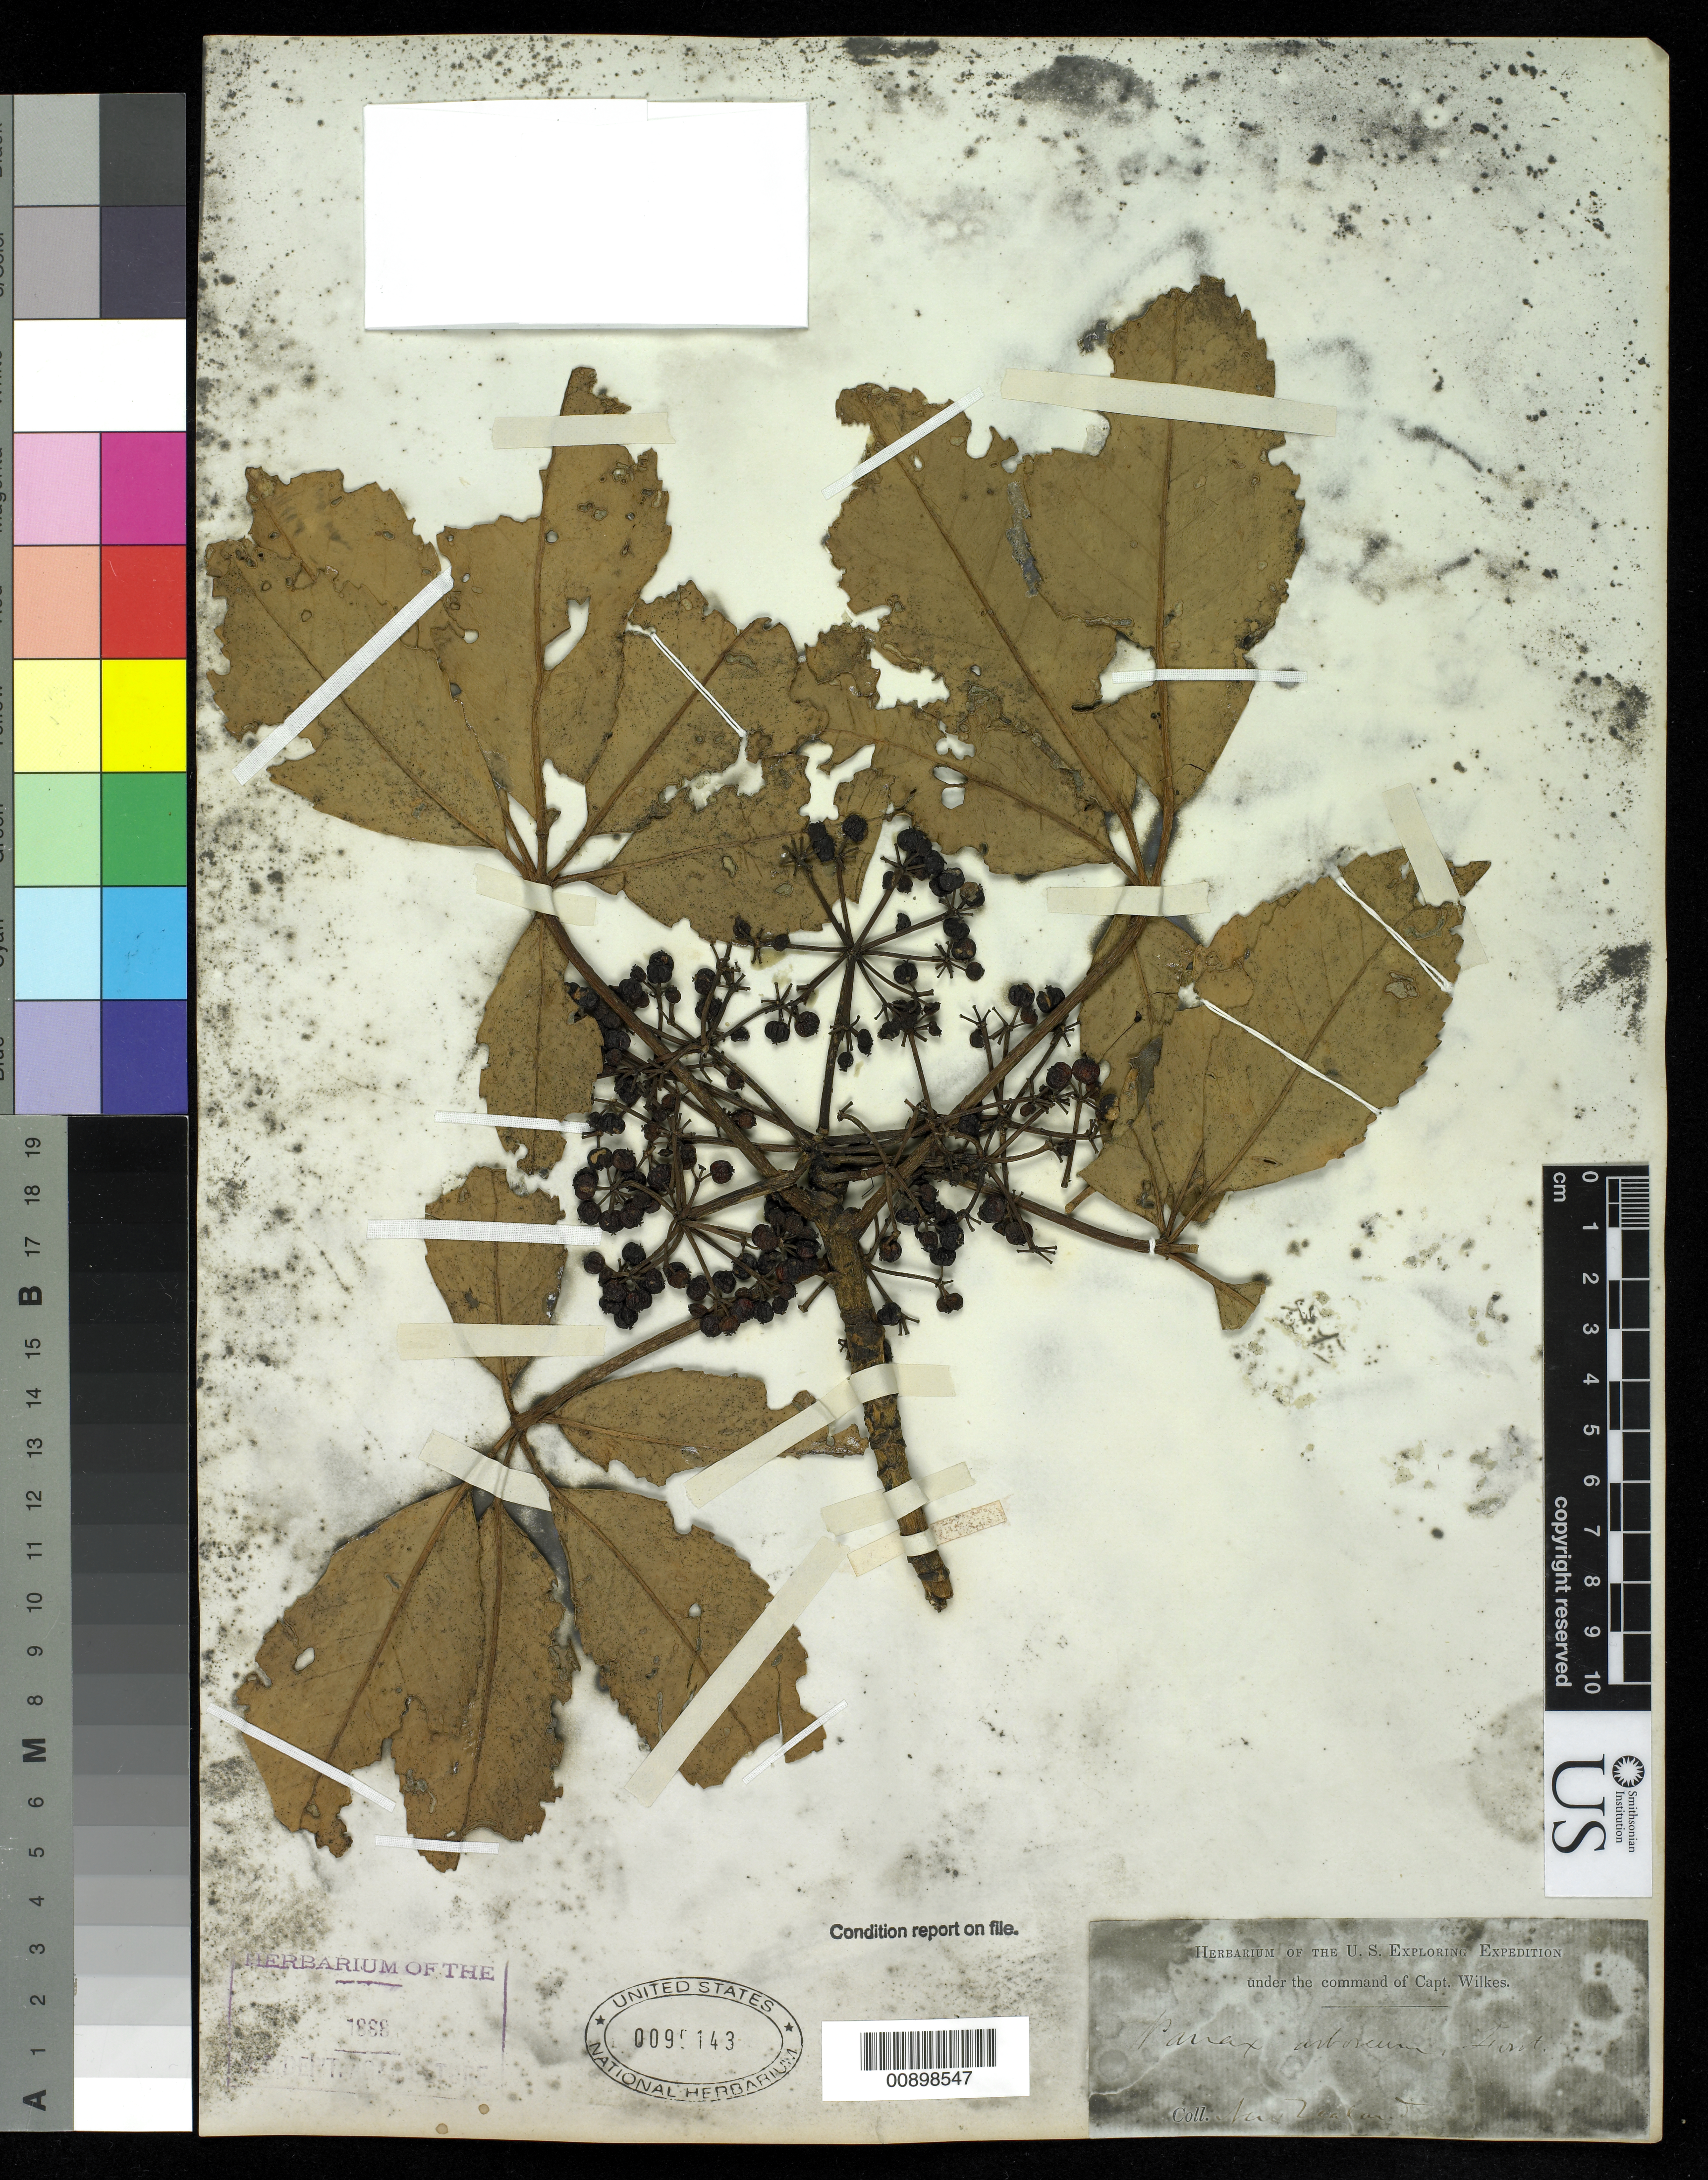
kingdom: Plantae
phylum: Tracheophyta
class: Magnoliopsida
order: Apiales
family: Araliaceae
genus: Nothopanax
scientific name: Nothopanax arboreus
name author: (L. f.) Seem.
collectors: Wilkes Explor. Exped.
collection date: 1838/1842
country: New Zealand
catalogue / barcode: US 95143